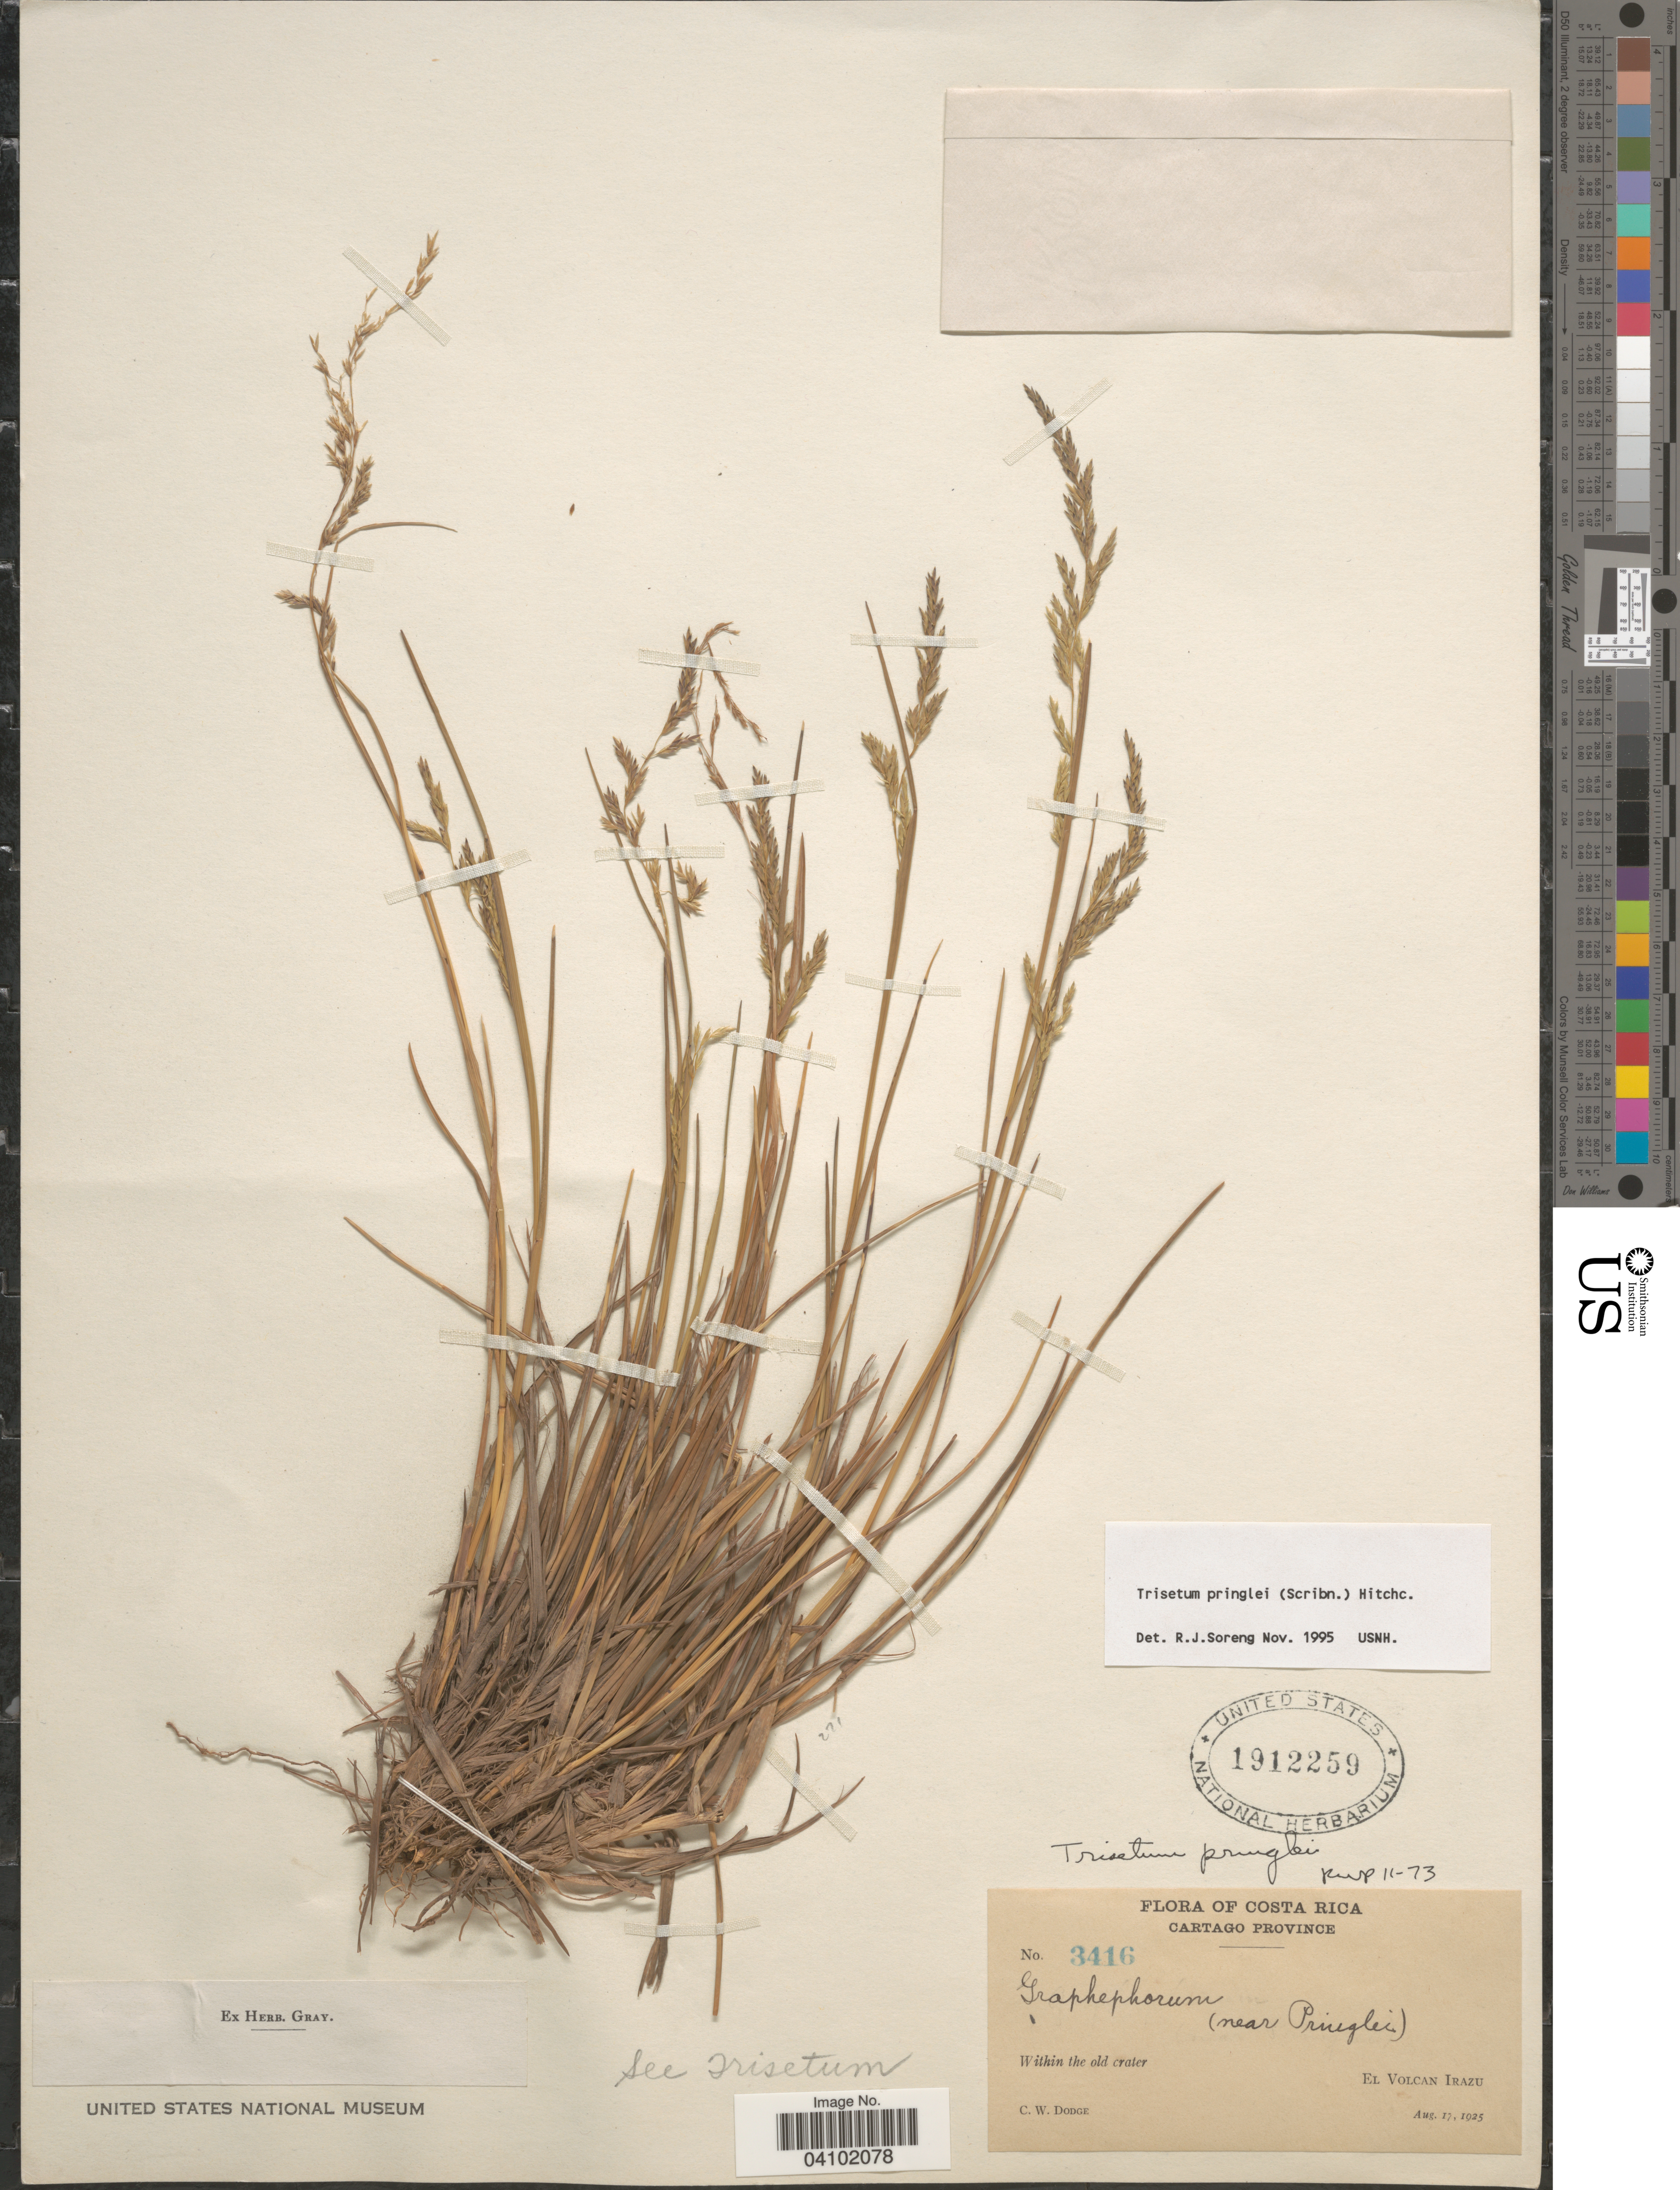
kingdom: Plantae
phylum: Tracheophyta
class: Liliopsida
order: Poales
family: Poaceae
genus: Peyritschia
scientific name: Peyritschia graphephoroides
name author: P.M. Peterson et al.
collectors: C. Dodge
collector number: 3416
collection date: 1925-08-17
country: Costa Rica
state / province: Cartago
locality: Within the old crater. El Volcan Irazu.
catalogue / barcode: US 1912259